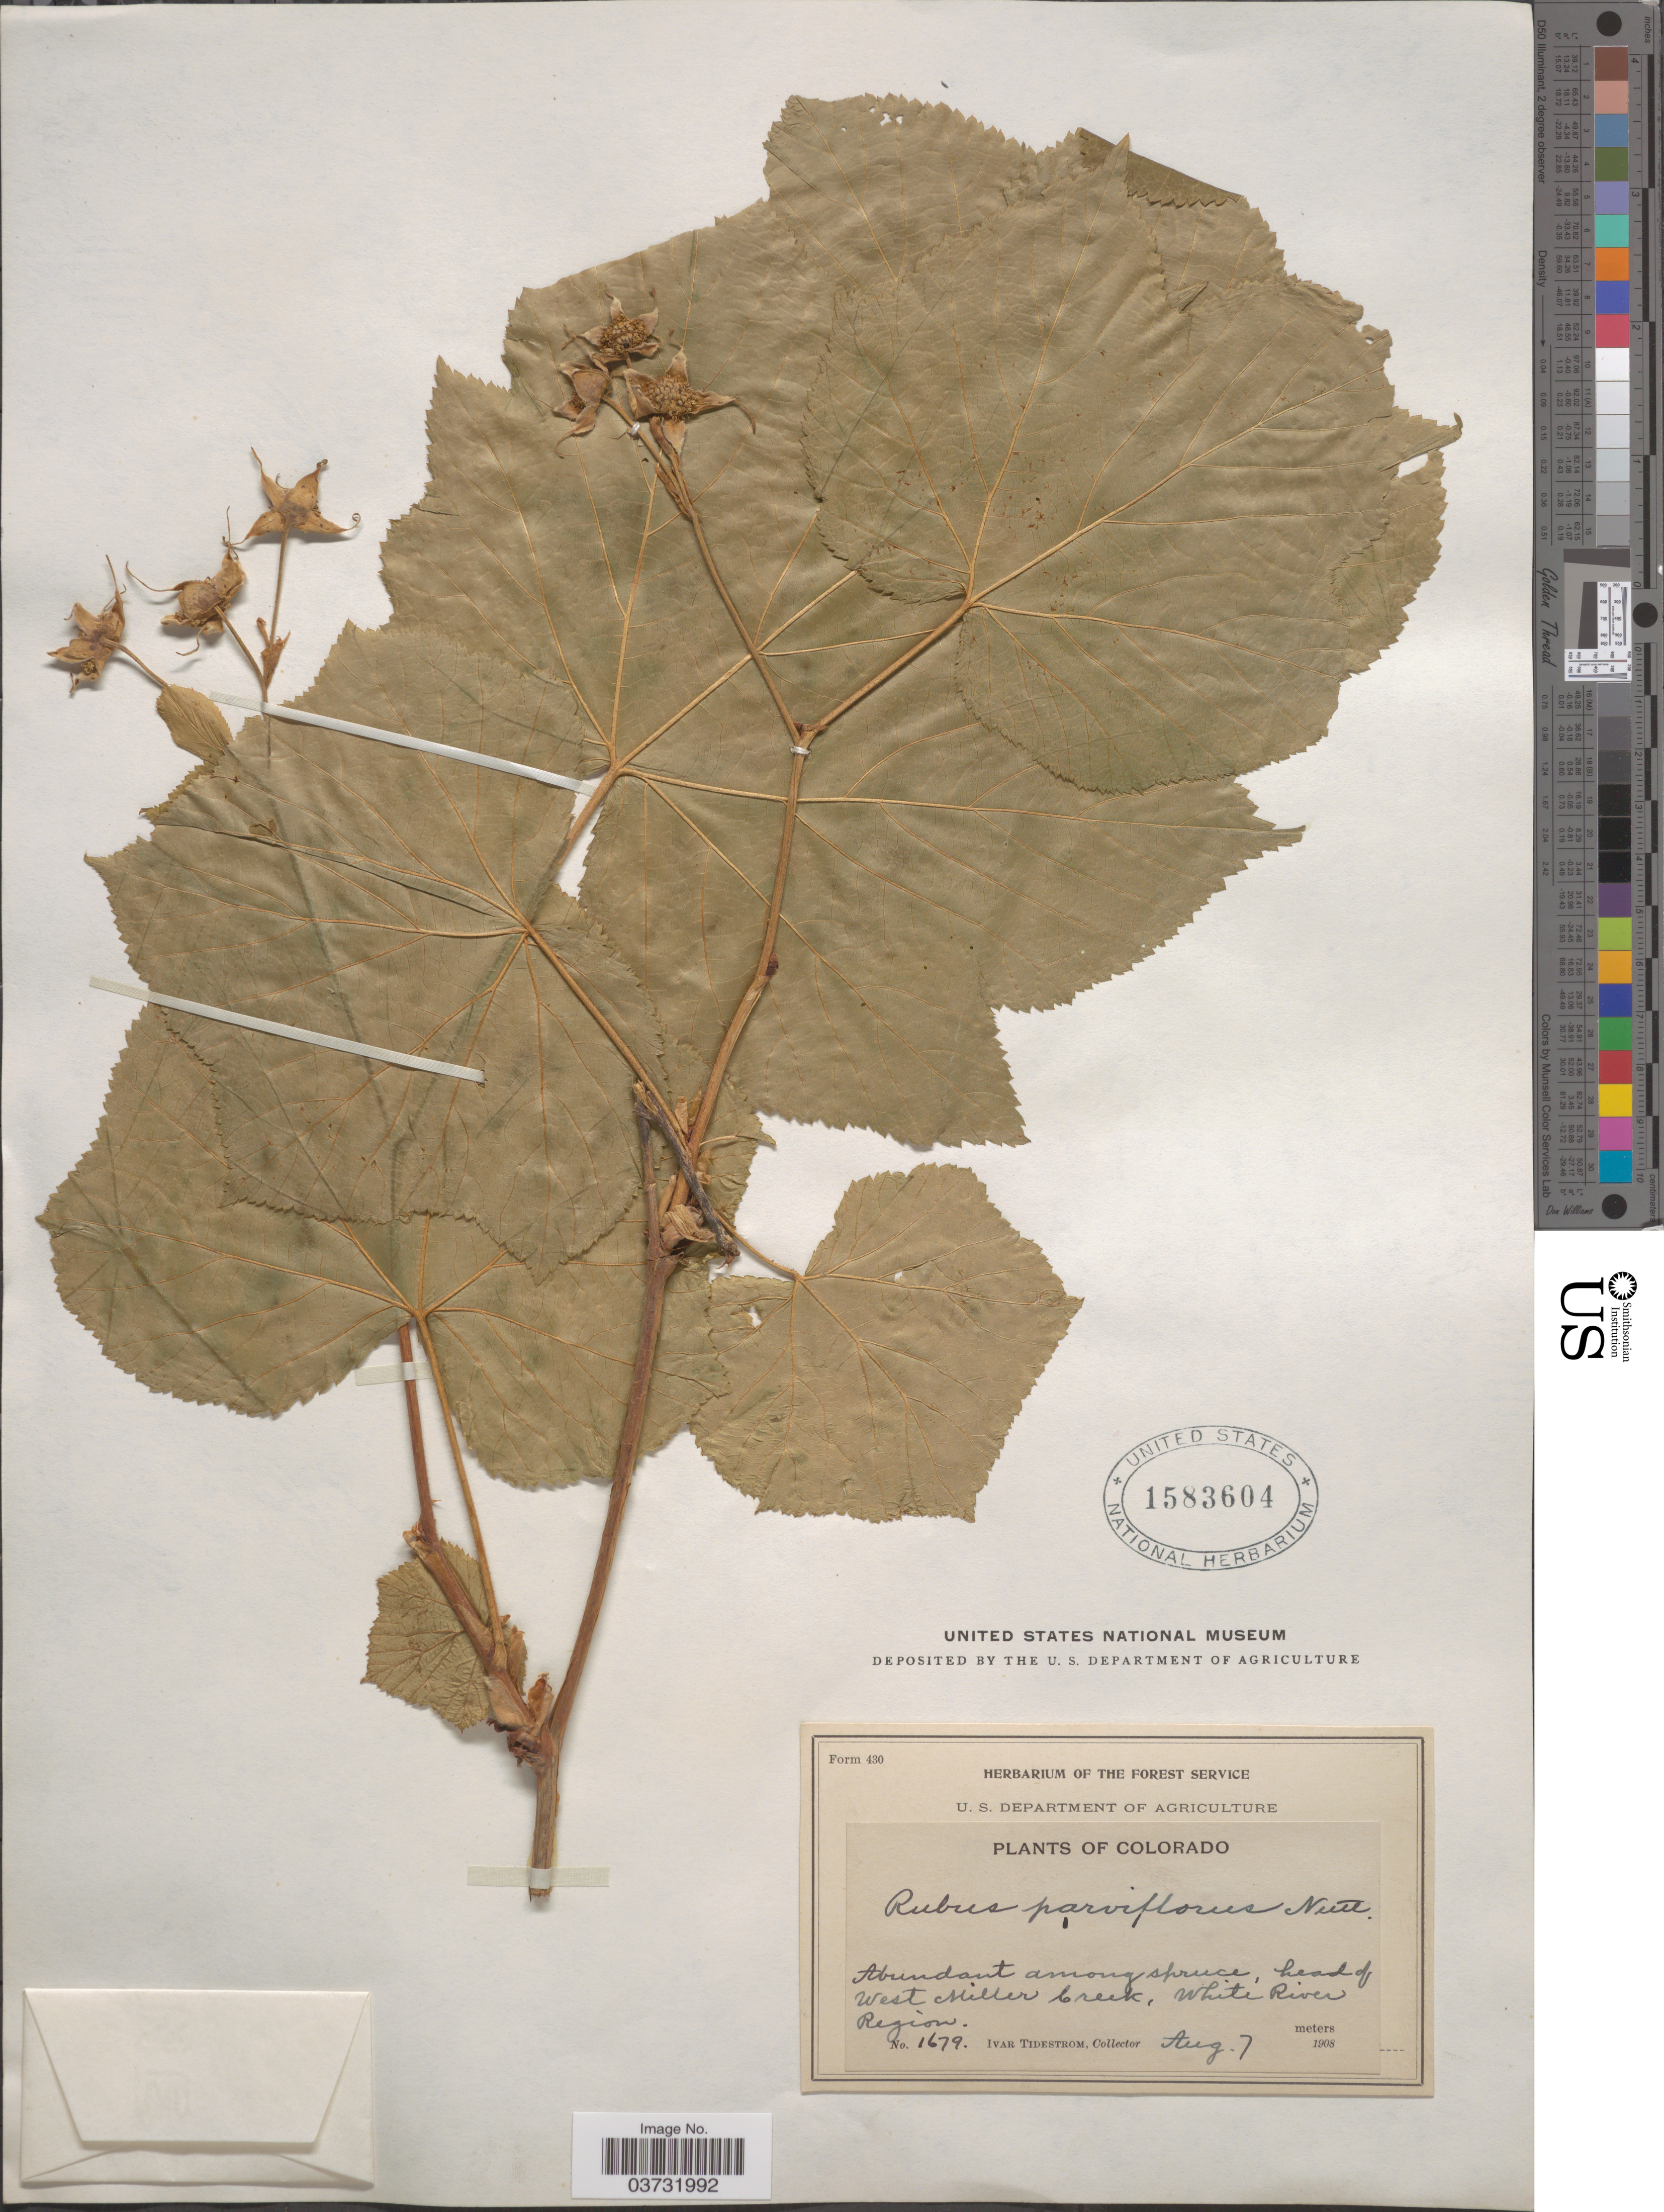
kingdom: Plantae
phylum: Tracheophyta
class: Magnoliopsida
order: Rosales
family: Rosaceae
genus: Rubus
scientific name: Rubus parviflorus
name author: Nutt.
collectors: I. F. Tidestrom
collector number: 1679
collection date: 1908-08-07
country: United States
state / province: Colorado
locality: Head of West Miller Creek, White River Region.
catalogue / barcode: US 1583604